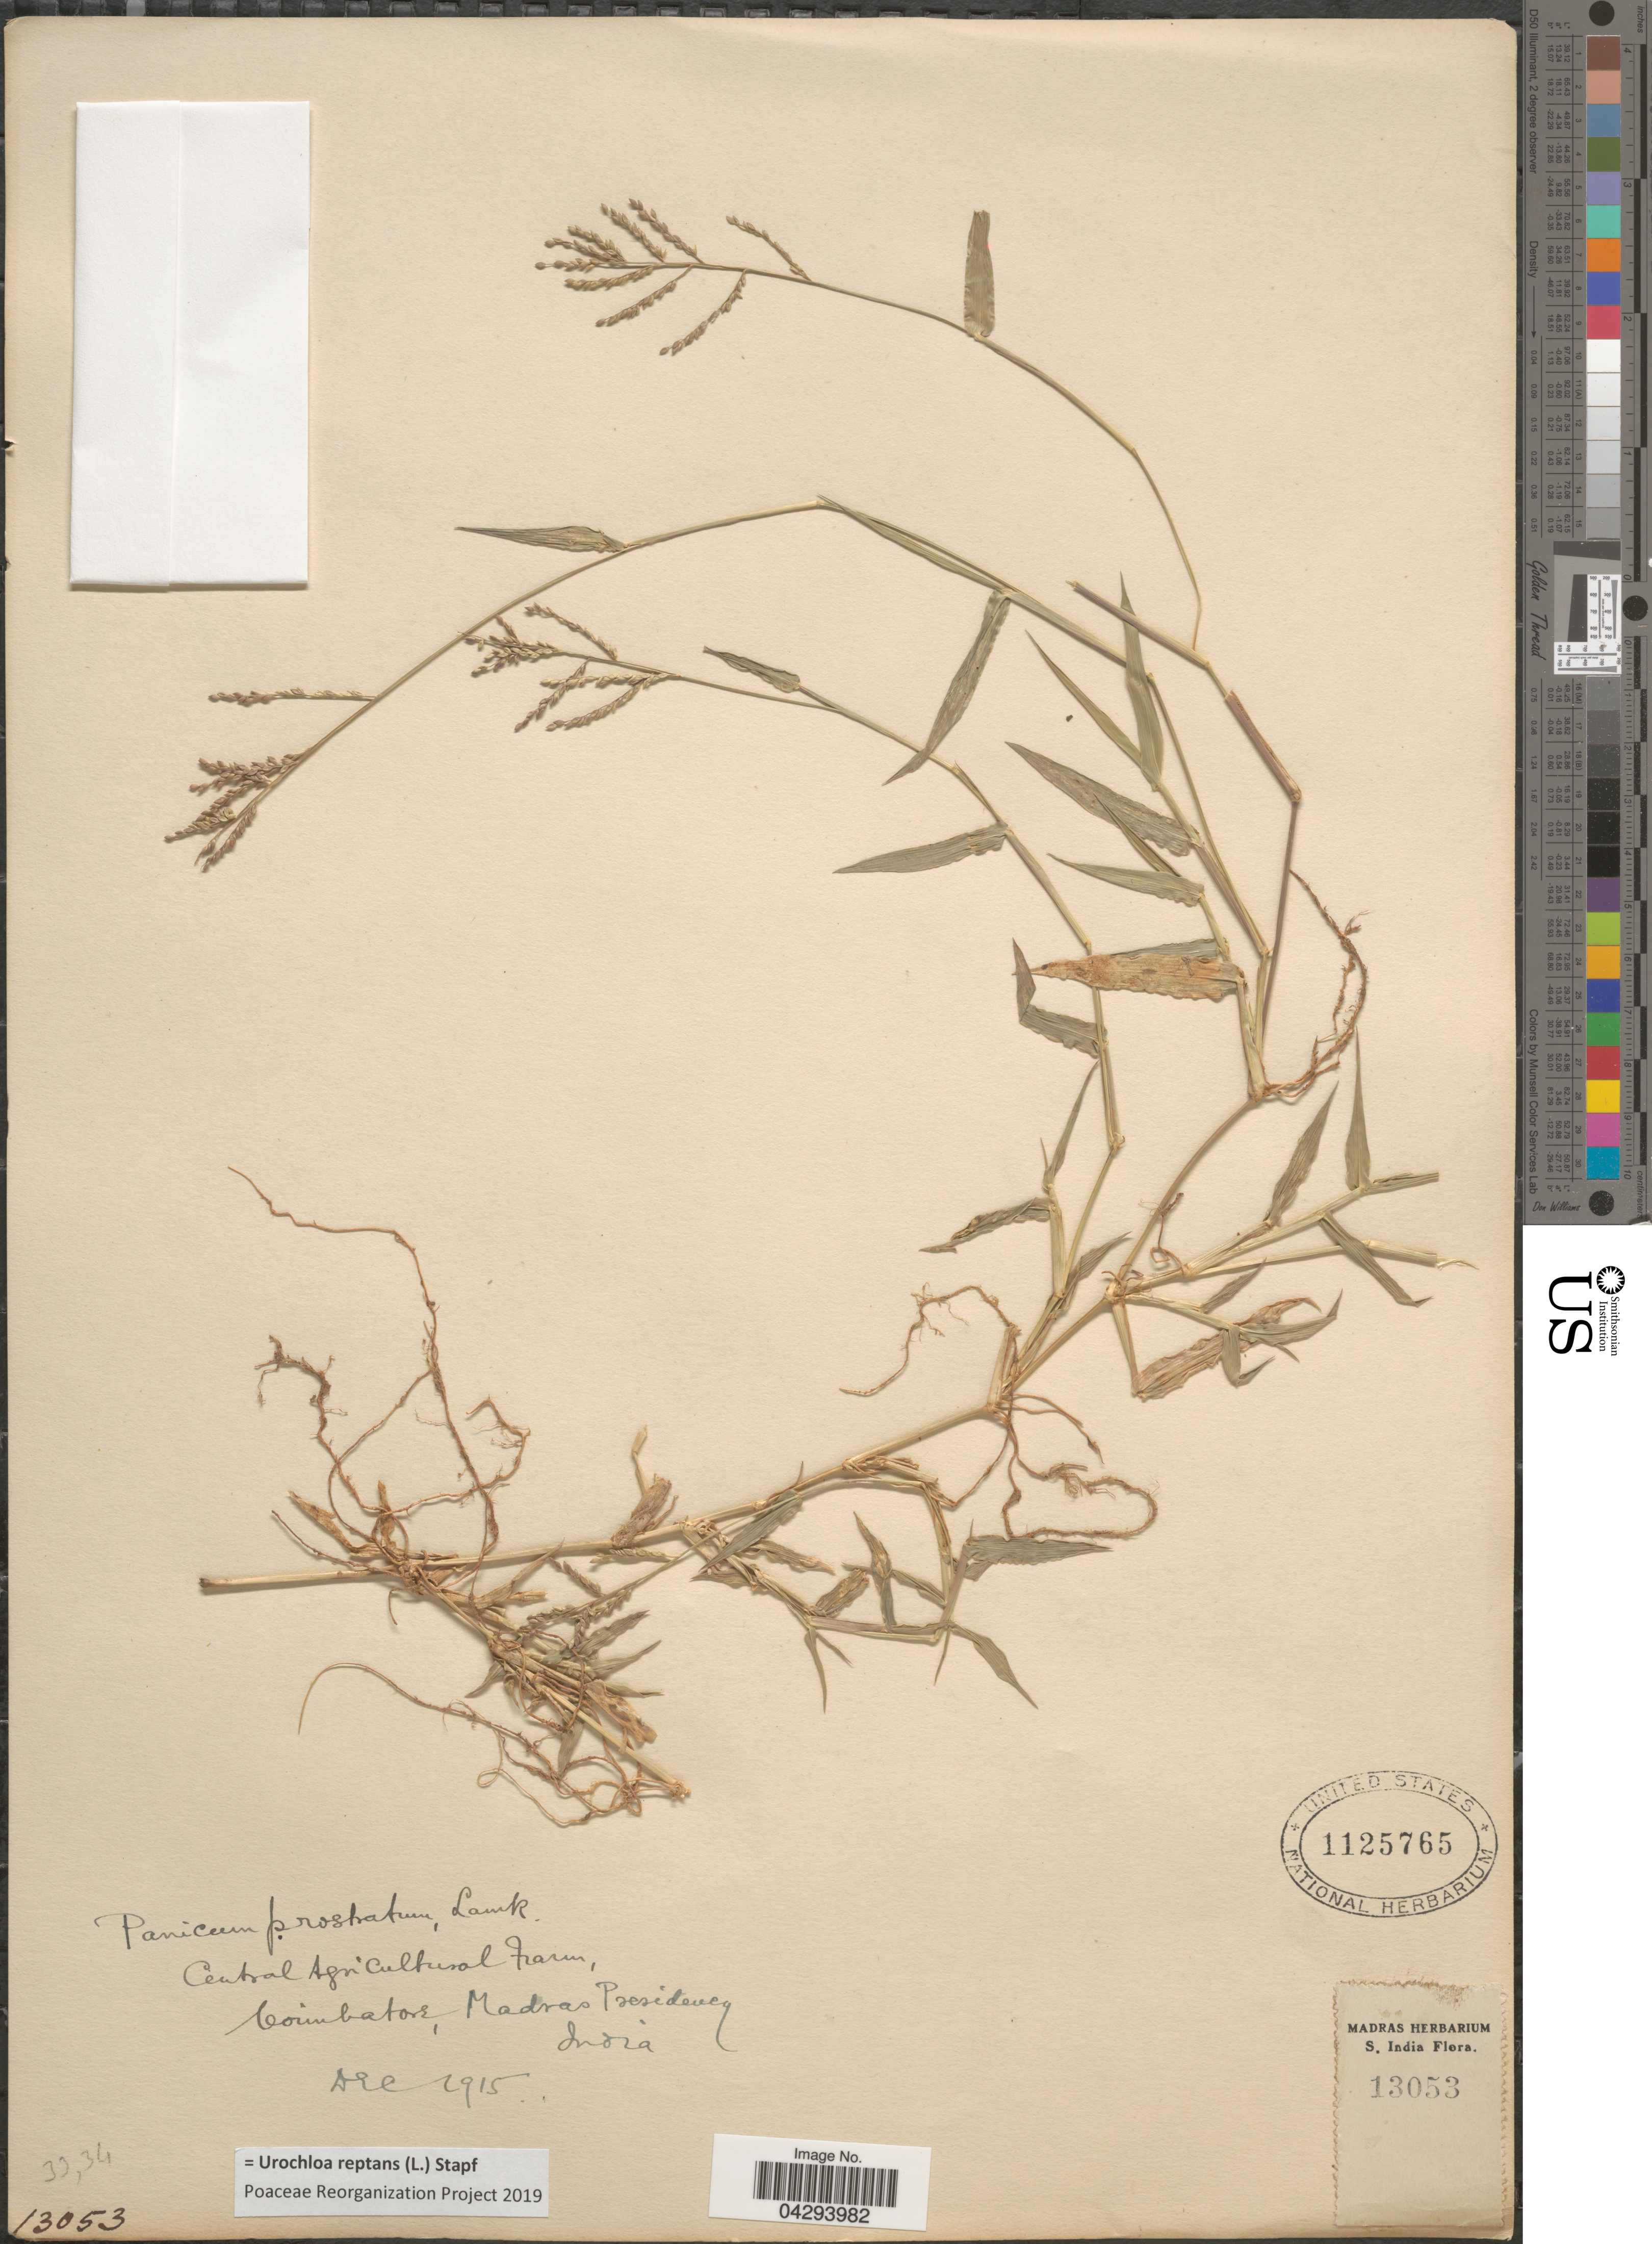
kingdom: Plantae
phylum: Tracheophyta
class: Liliopsida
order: Poales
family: Poaceae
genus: Urochloa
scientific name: Urochloa reptans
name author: (L.) Stapf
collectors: Ex herb. Madras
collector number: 13053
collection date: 1915-12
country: India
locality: Central Agricultural Farm, Coimbatore, Madras Presidencey. S. India.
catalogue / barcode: US 1125765